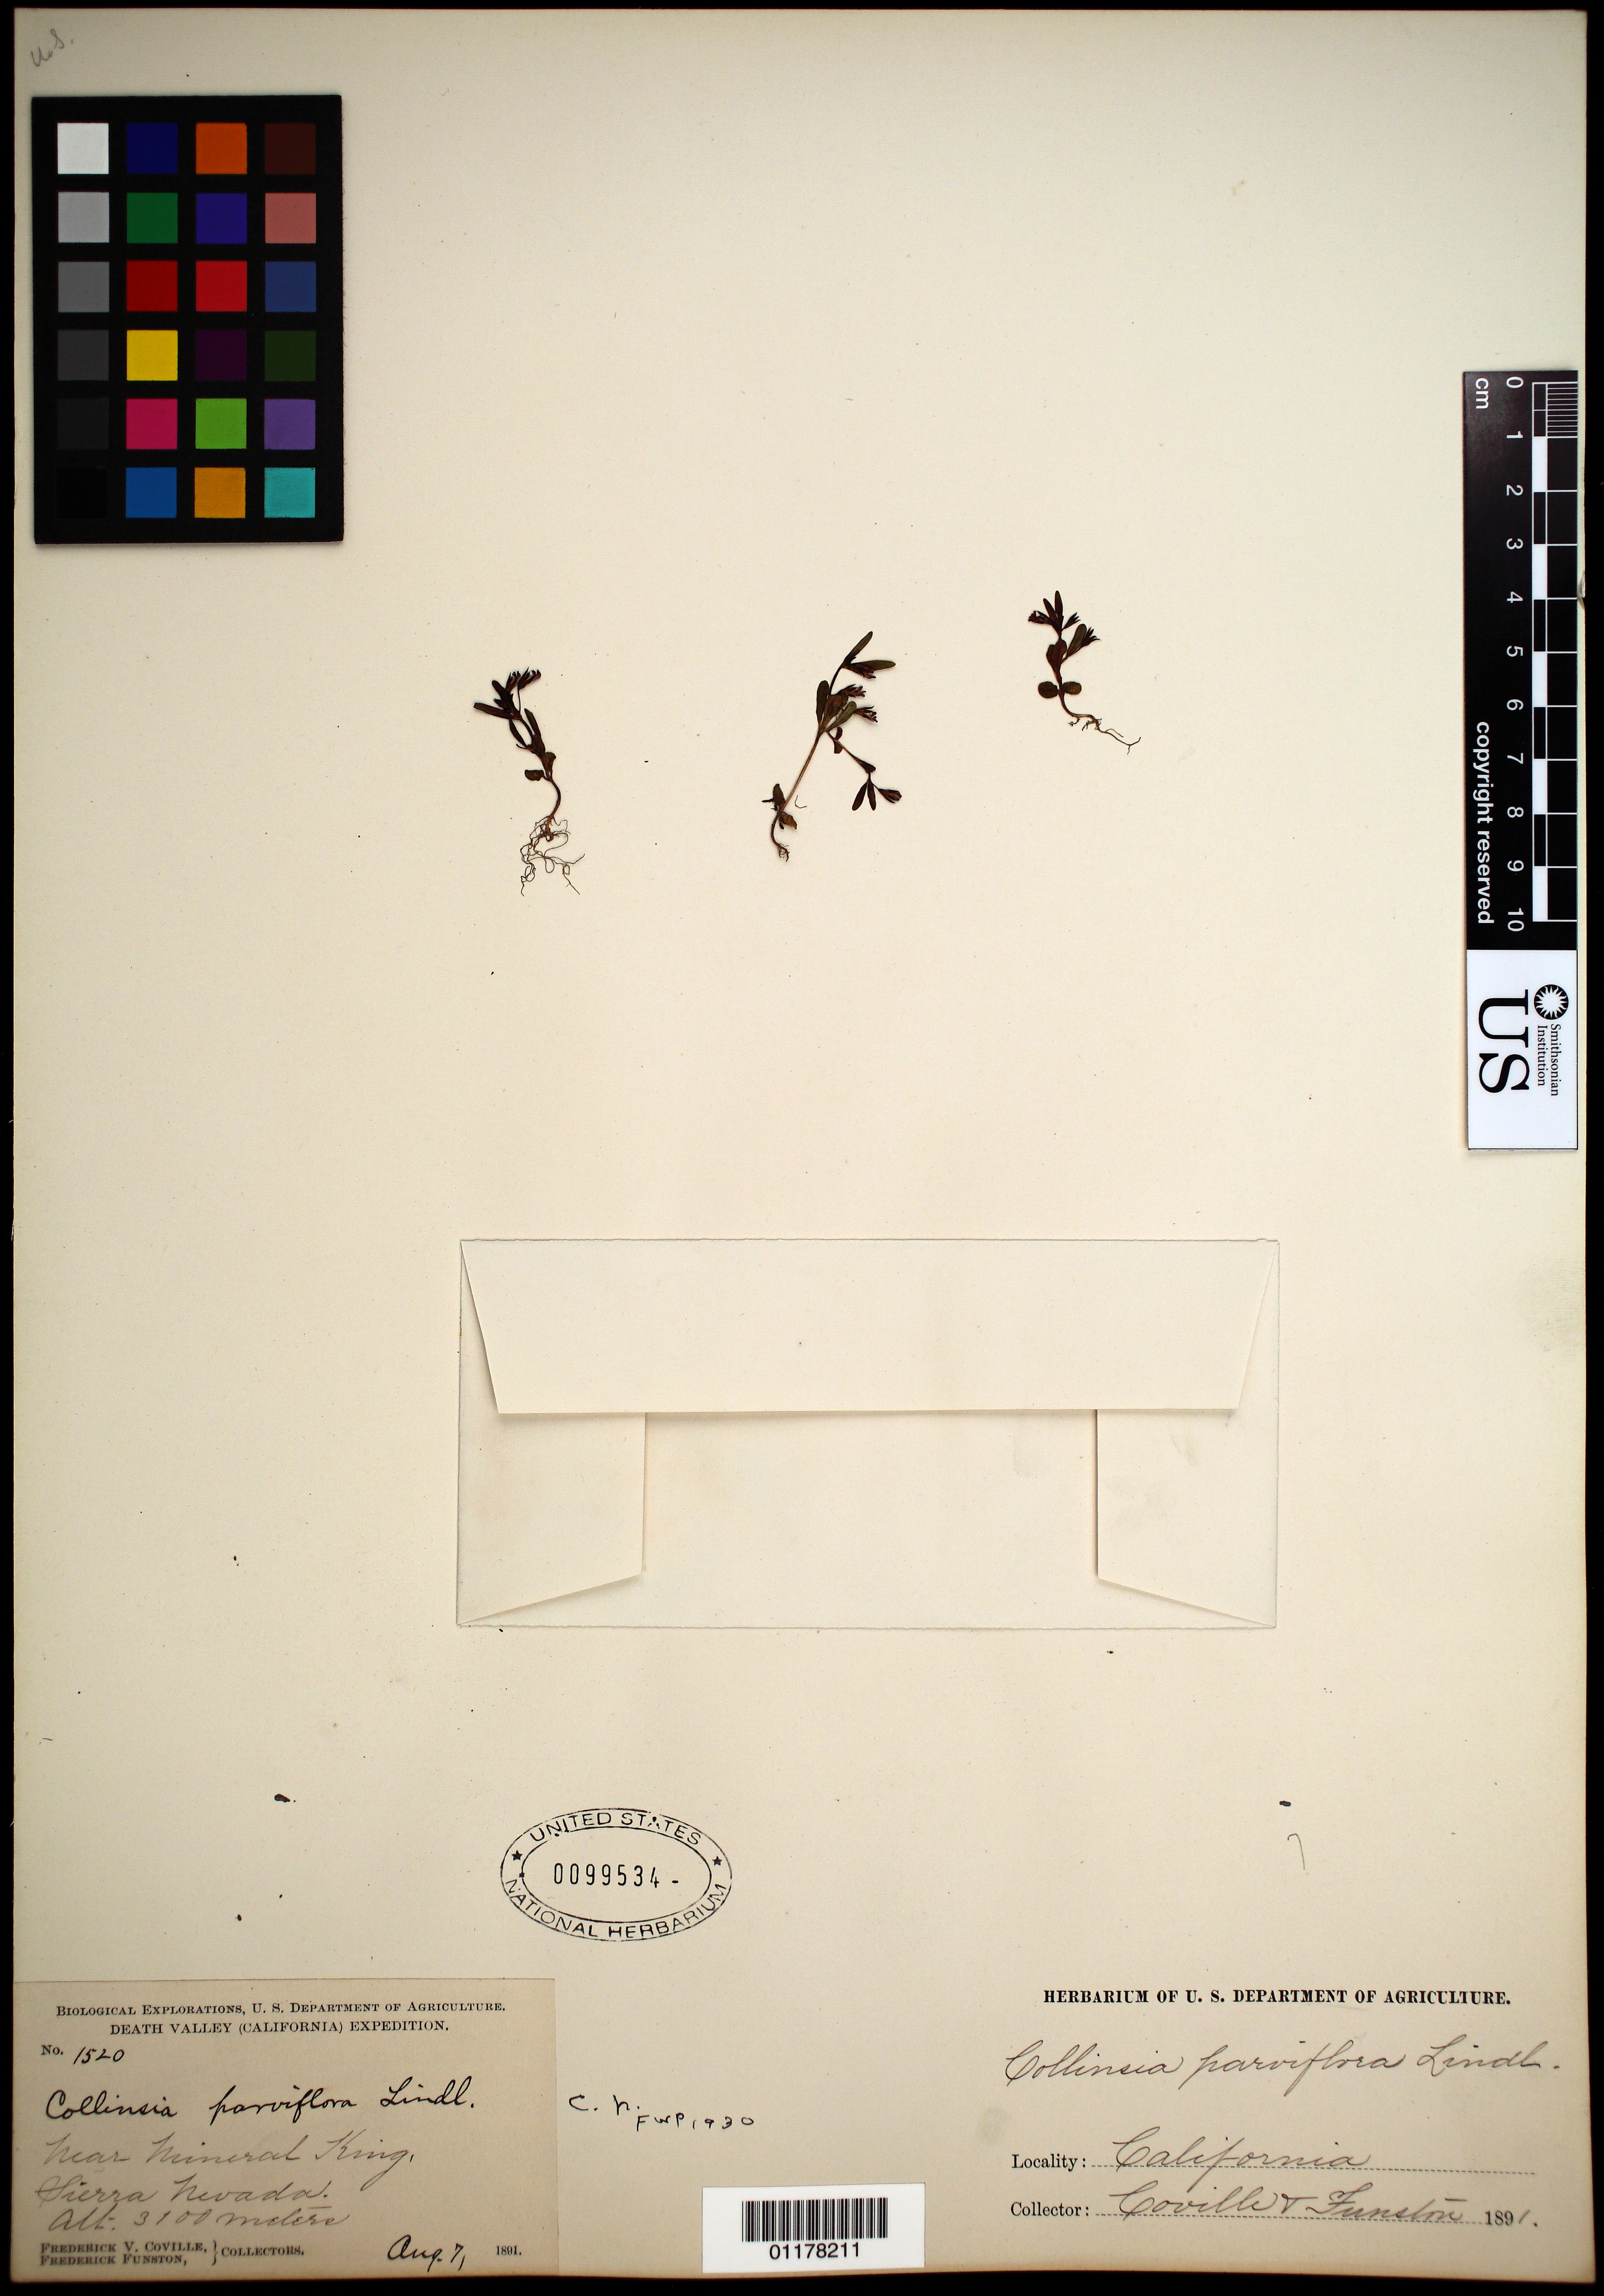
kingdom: Plantae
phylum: Tracheophyta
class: Magnoliopsida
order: Lamiales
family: Plantaginaceae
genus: Collinsia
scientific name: Collinsia parviflora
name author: Douglas ex Lindl.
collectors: F. V. Coville & F. Funston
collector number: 1520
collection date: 1891-08-07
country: United States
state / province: California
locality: near Mineral King, Sierra Nevada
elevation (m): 3100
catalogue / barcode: US 99534